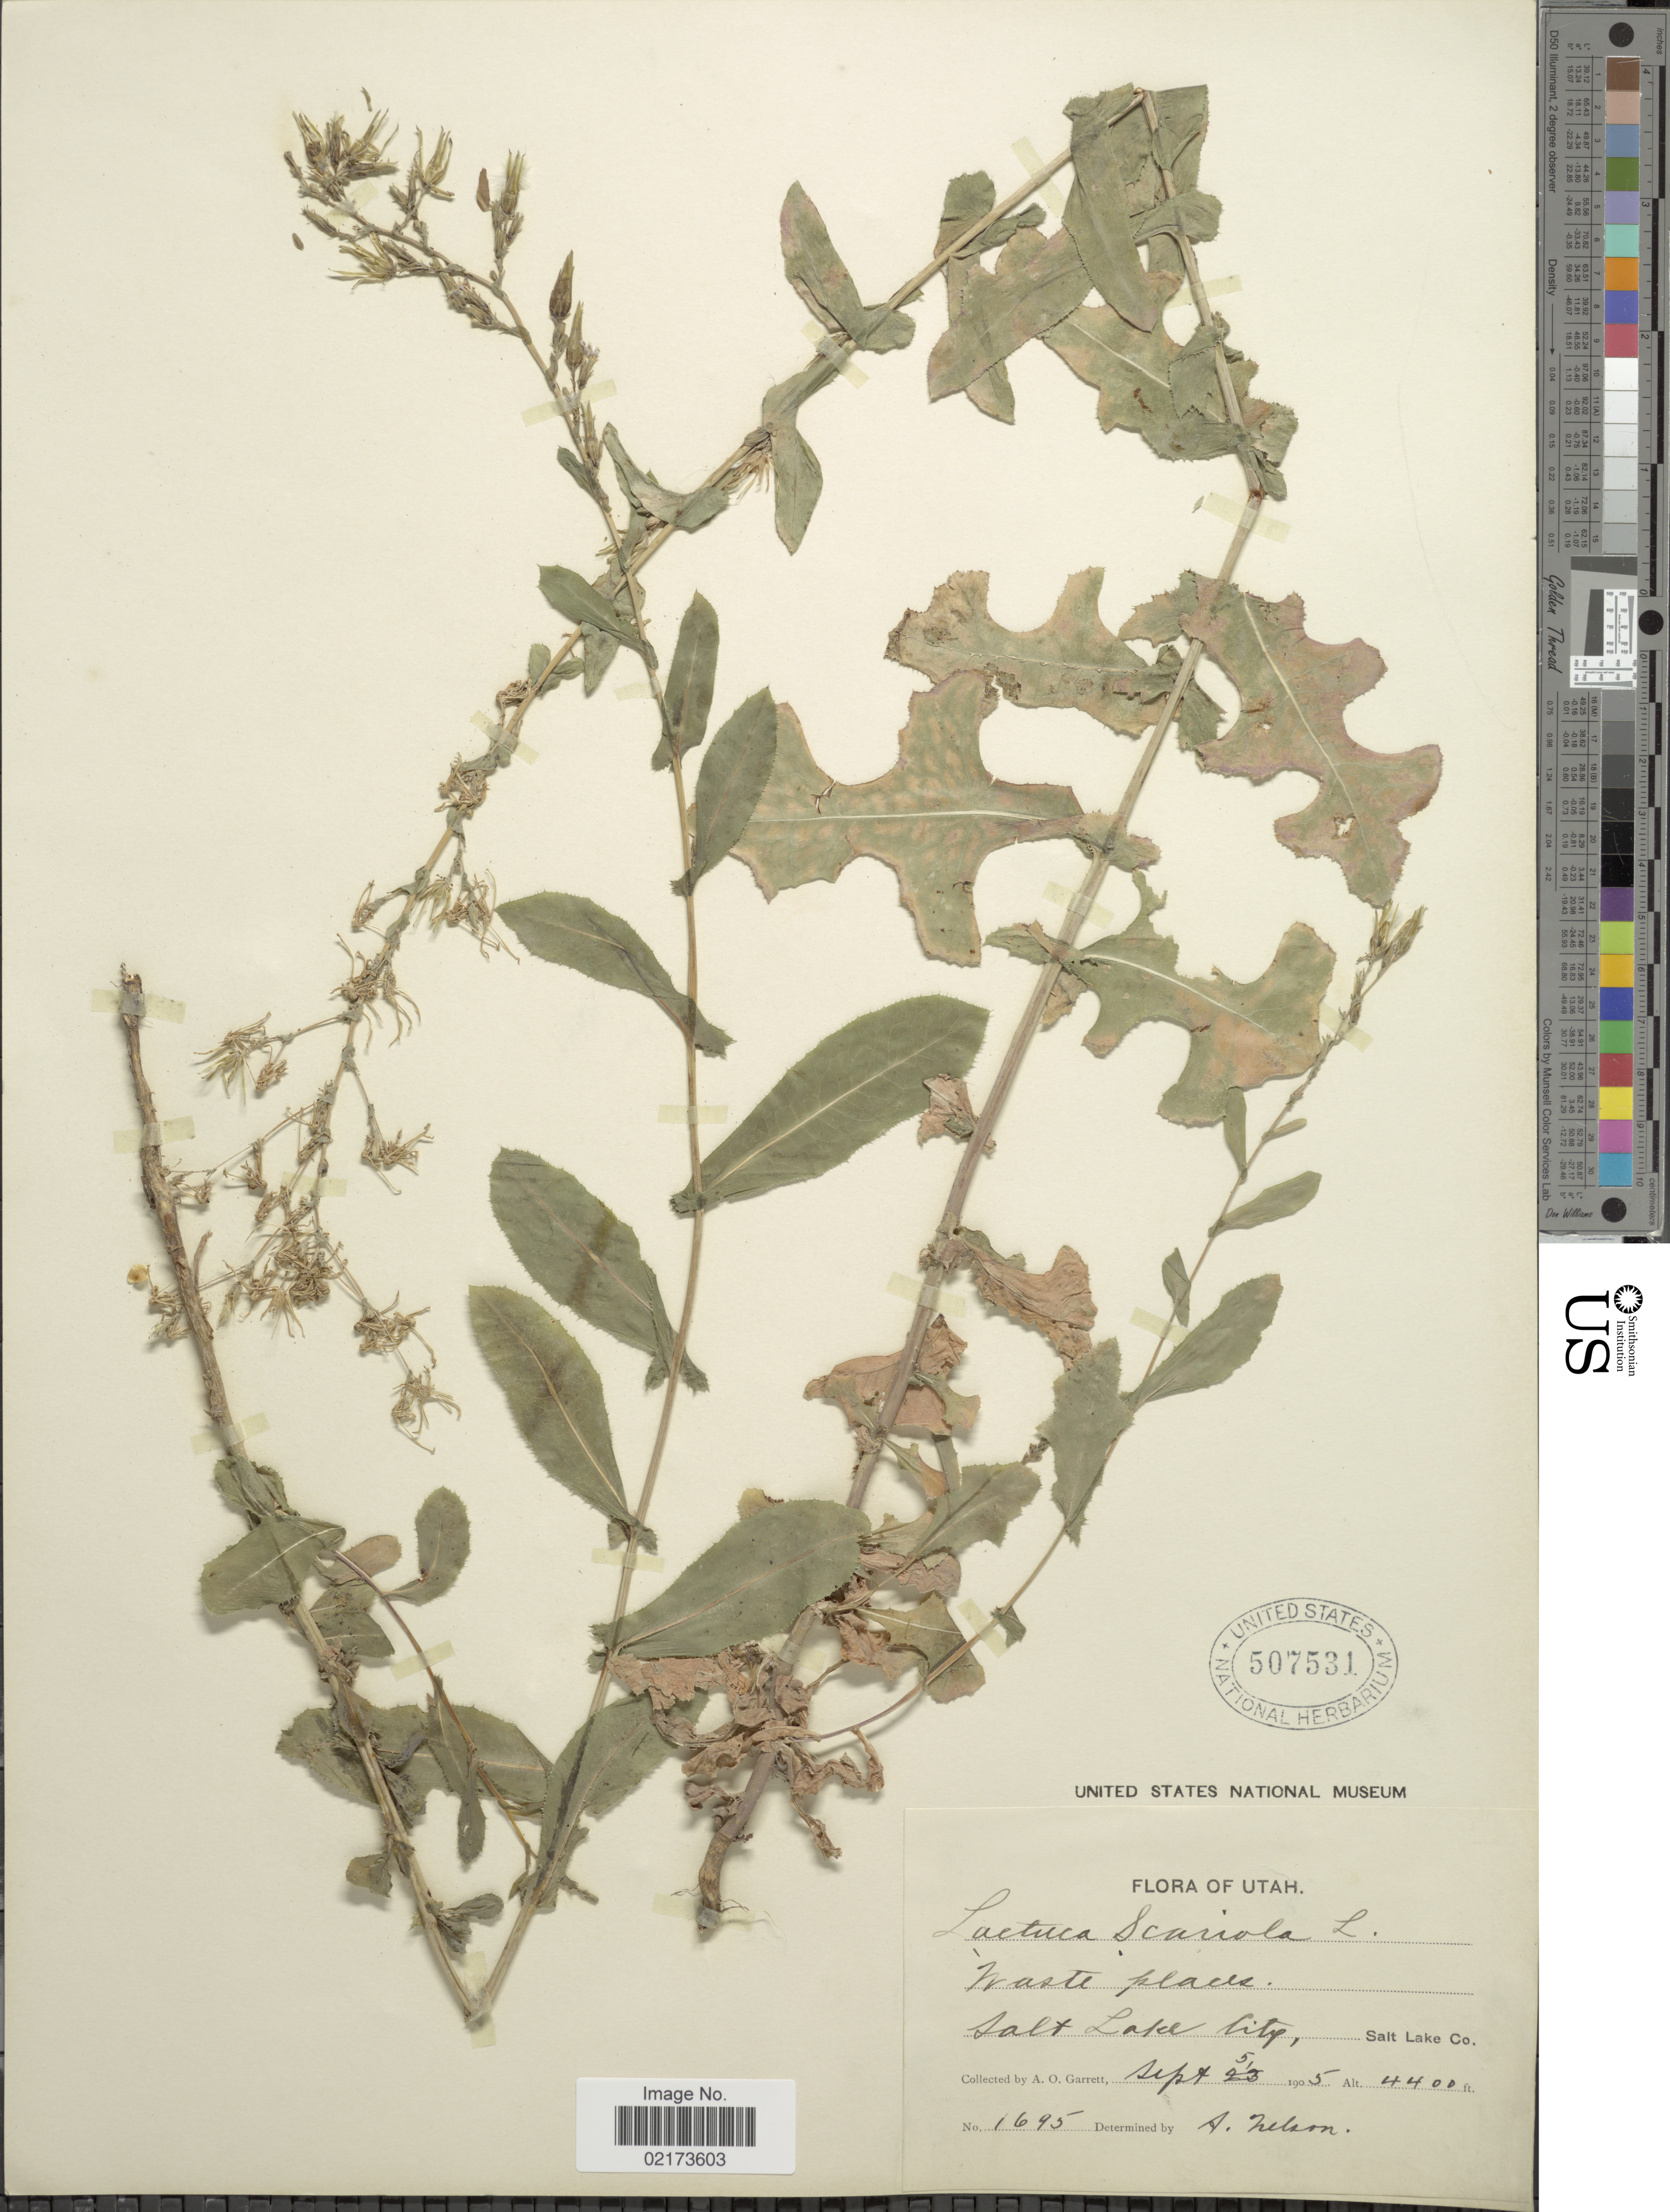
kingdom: Plantae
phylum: Tracheophyta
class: Magnoliopsida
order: Asterales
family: Asteraceae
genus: Lactuca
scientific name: Lactuca serriola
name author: L.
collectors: A. O. Garrett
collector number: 1695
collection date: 1905-09-05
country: United States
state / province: Utah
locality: Salt Lake City, Salt Lake Co.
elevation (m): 1341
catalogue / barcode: US 507531